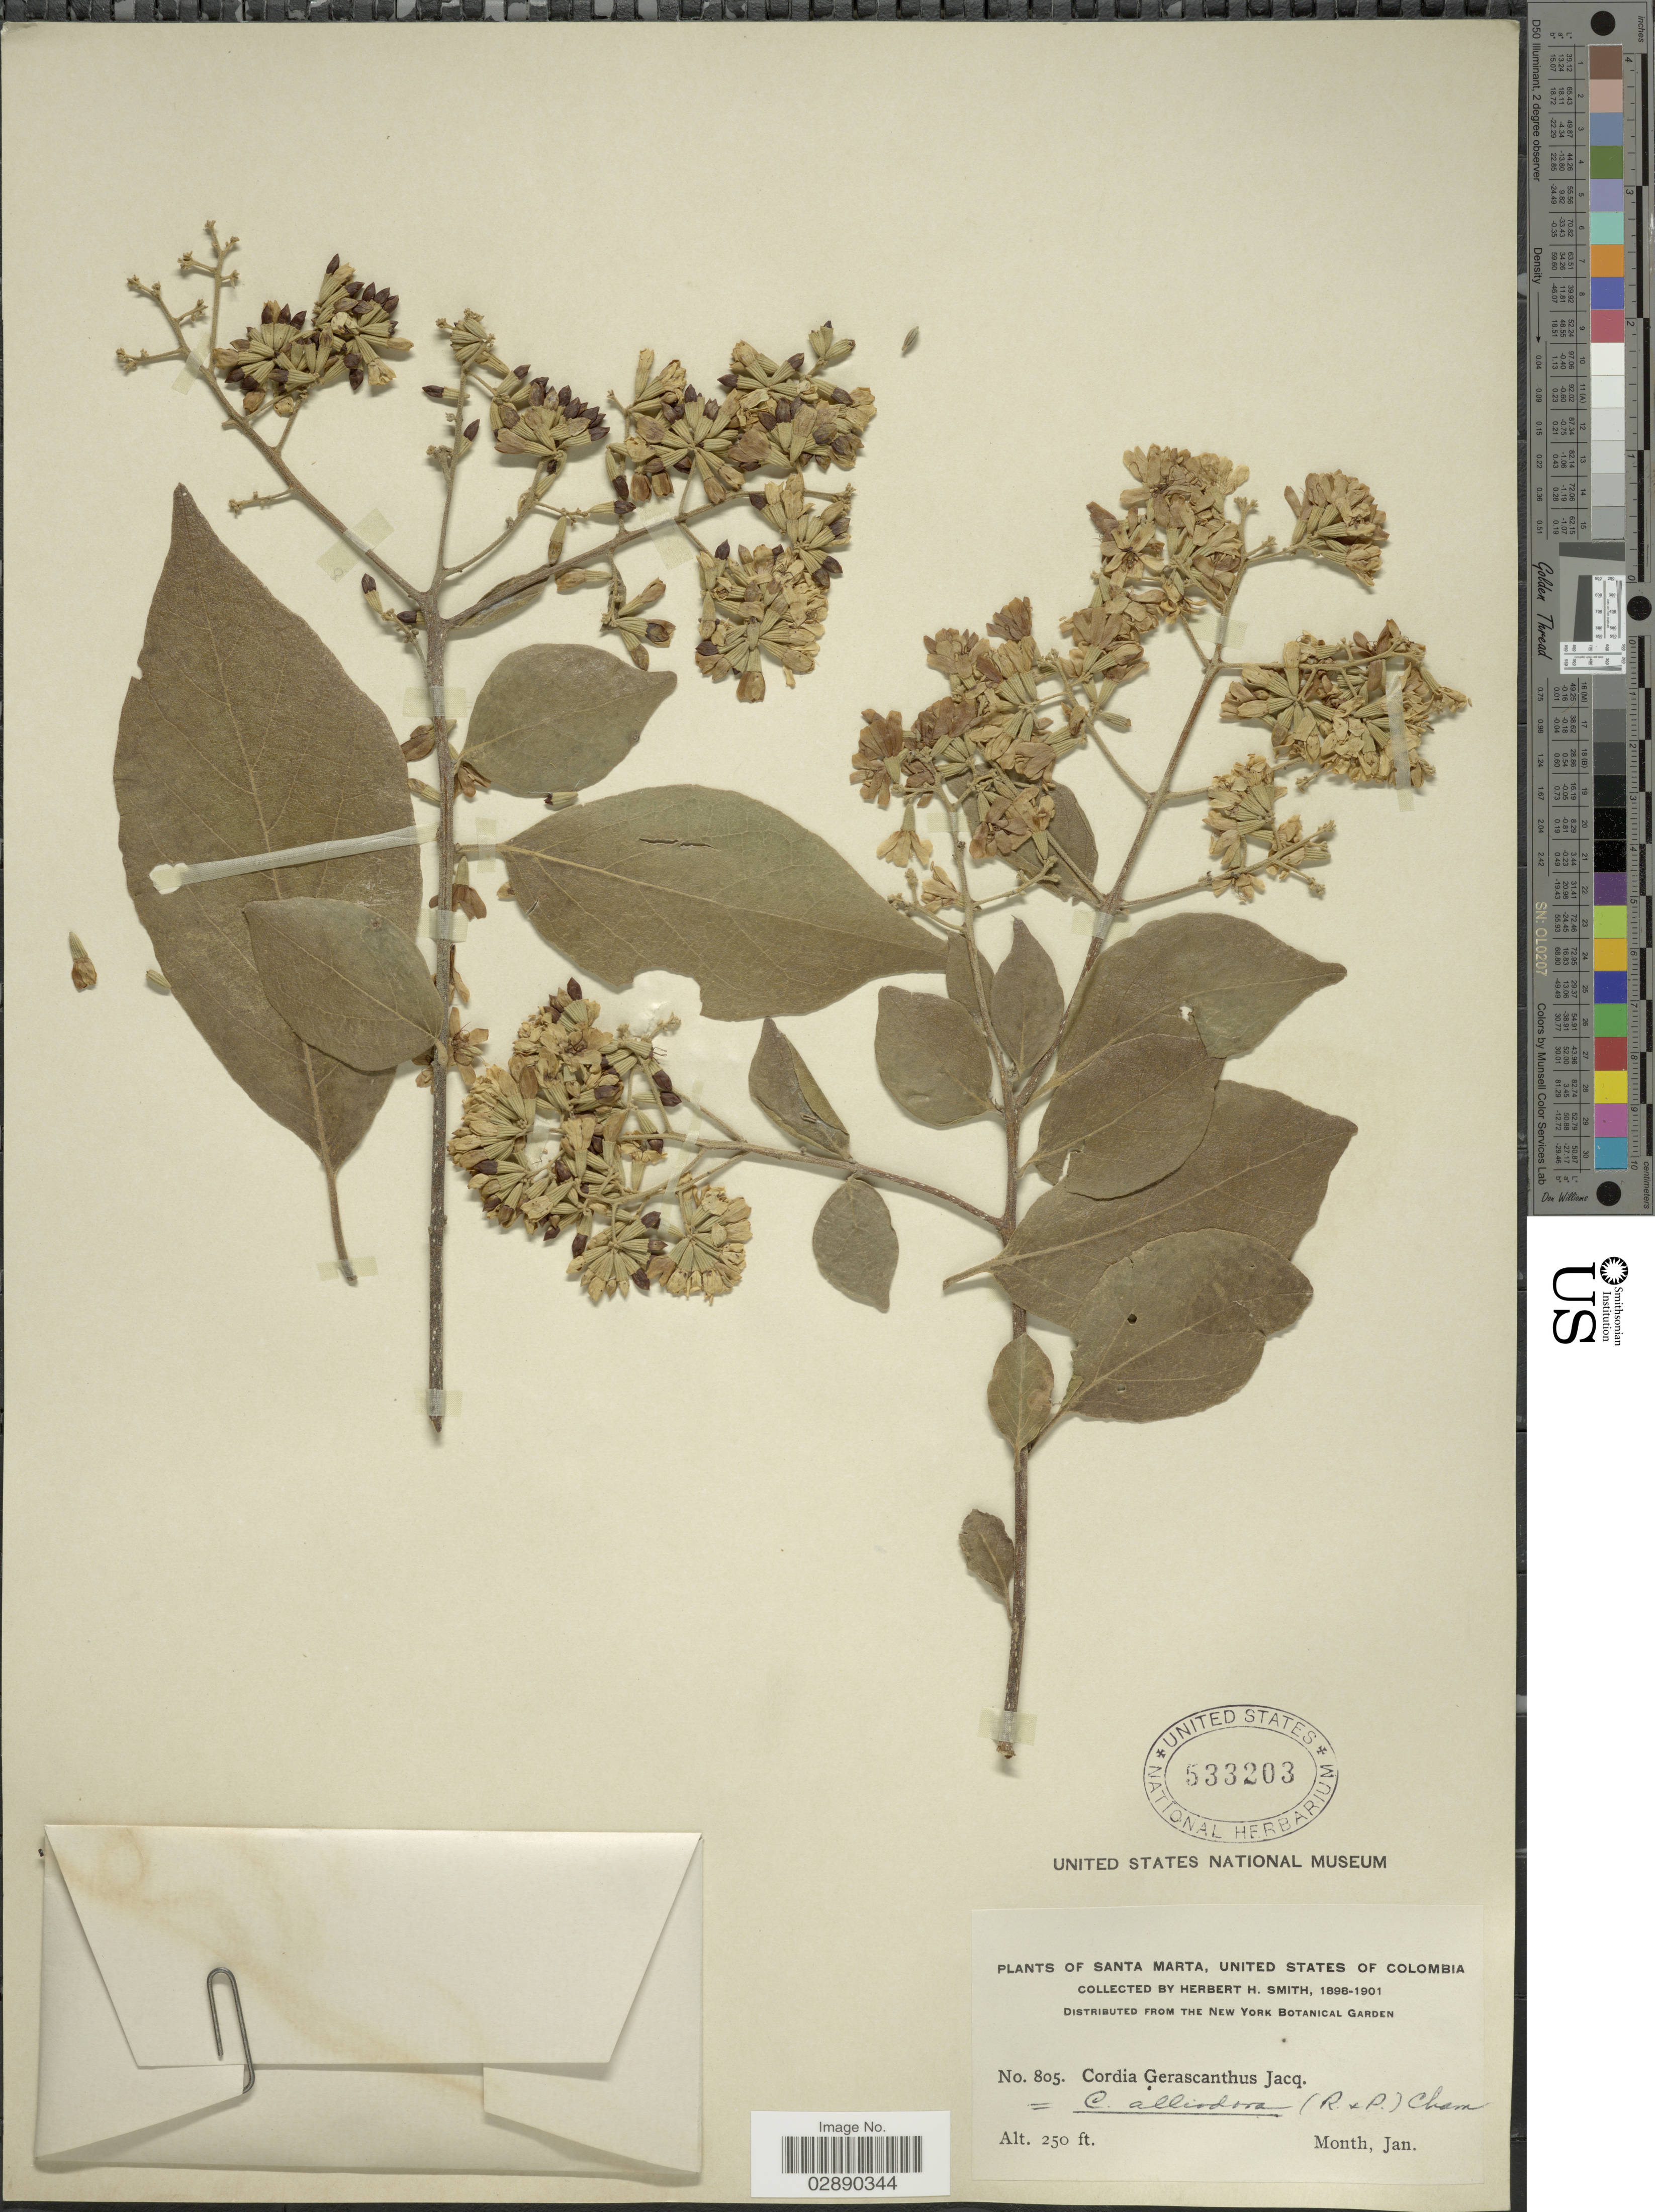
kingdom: Plantae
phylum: Tracheophyta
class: Magnoliopsida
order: Boraginales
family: Cordiaceae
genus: Cordia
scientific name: Cordia alliodora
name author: (Ruiz & Pav.) Oken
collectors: Herbert H. Smith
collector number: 805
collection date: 1898-01/1901-01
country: Colombia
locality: Santa Marta, United States of Colombia.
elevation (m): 76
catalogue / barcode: US 533203